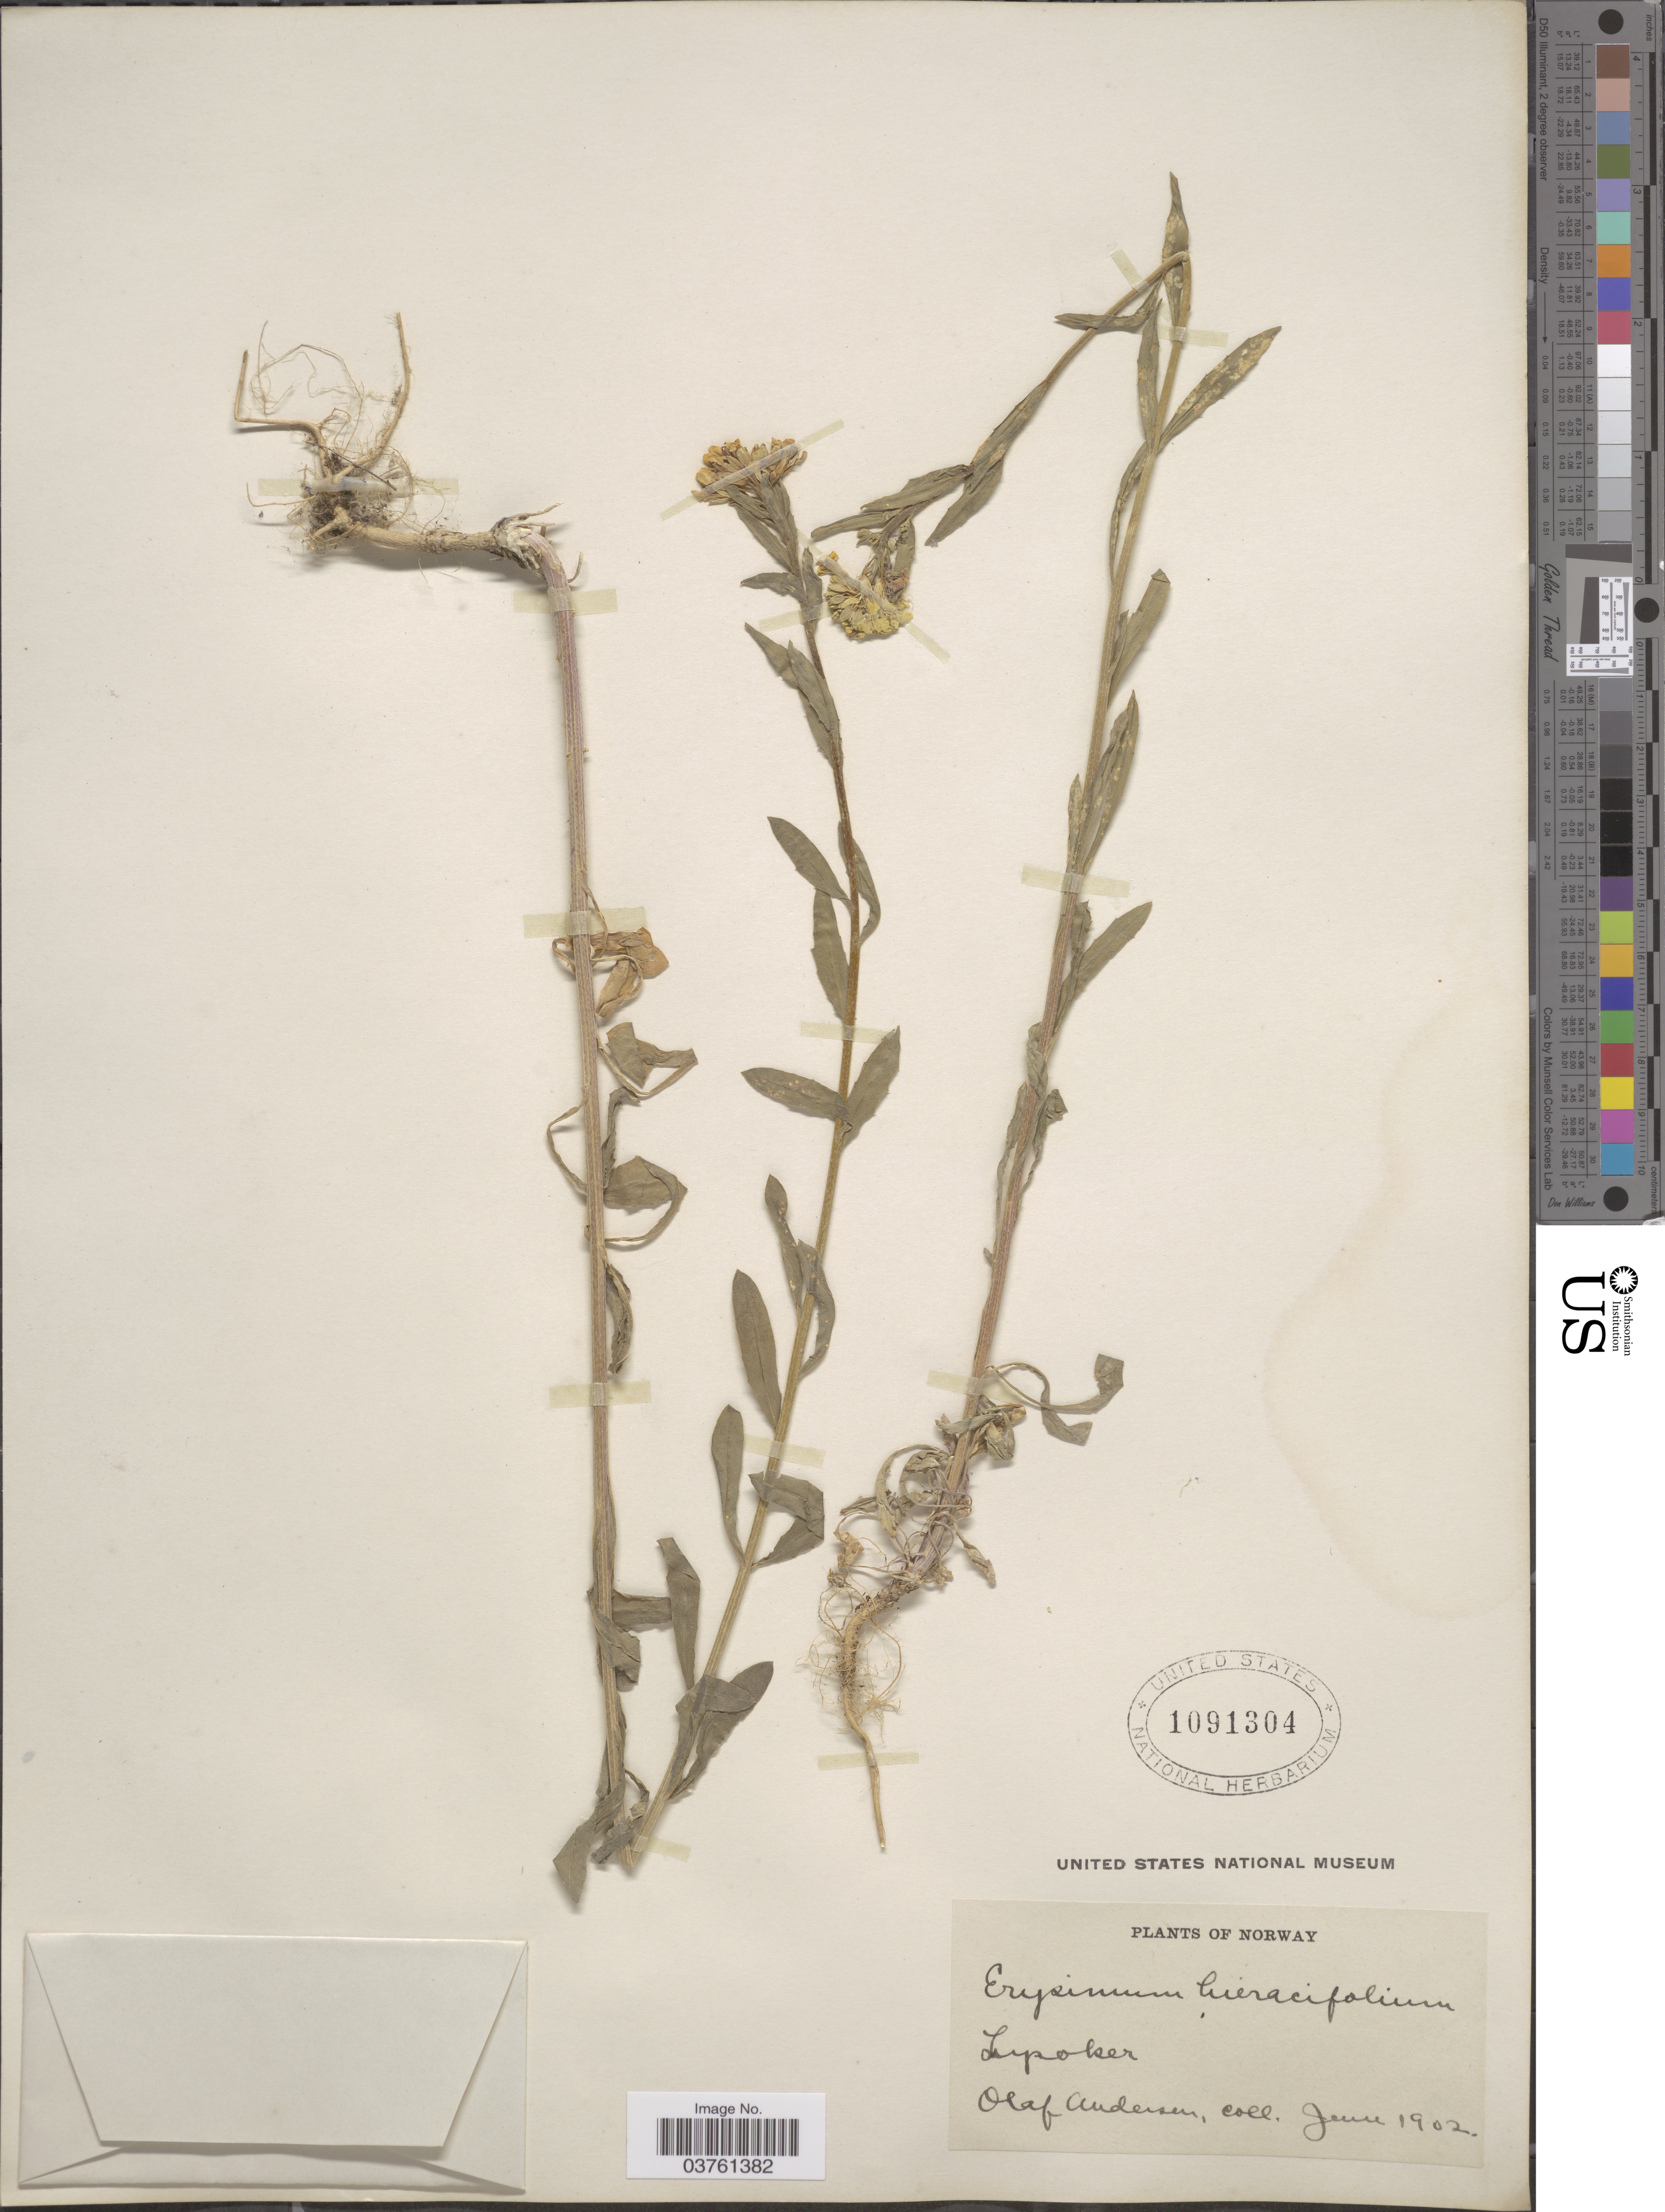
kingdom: Plantae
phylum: Tracheophyta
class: Magnoliopsida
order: Brassicales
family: Brassicaceae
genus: Erysimum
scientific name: Erysimum hieraciifolium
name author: L.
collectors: O. Andersen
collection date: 1902-06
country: Norway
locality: Lysaker.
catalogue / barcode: US 1091304